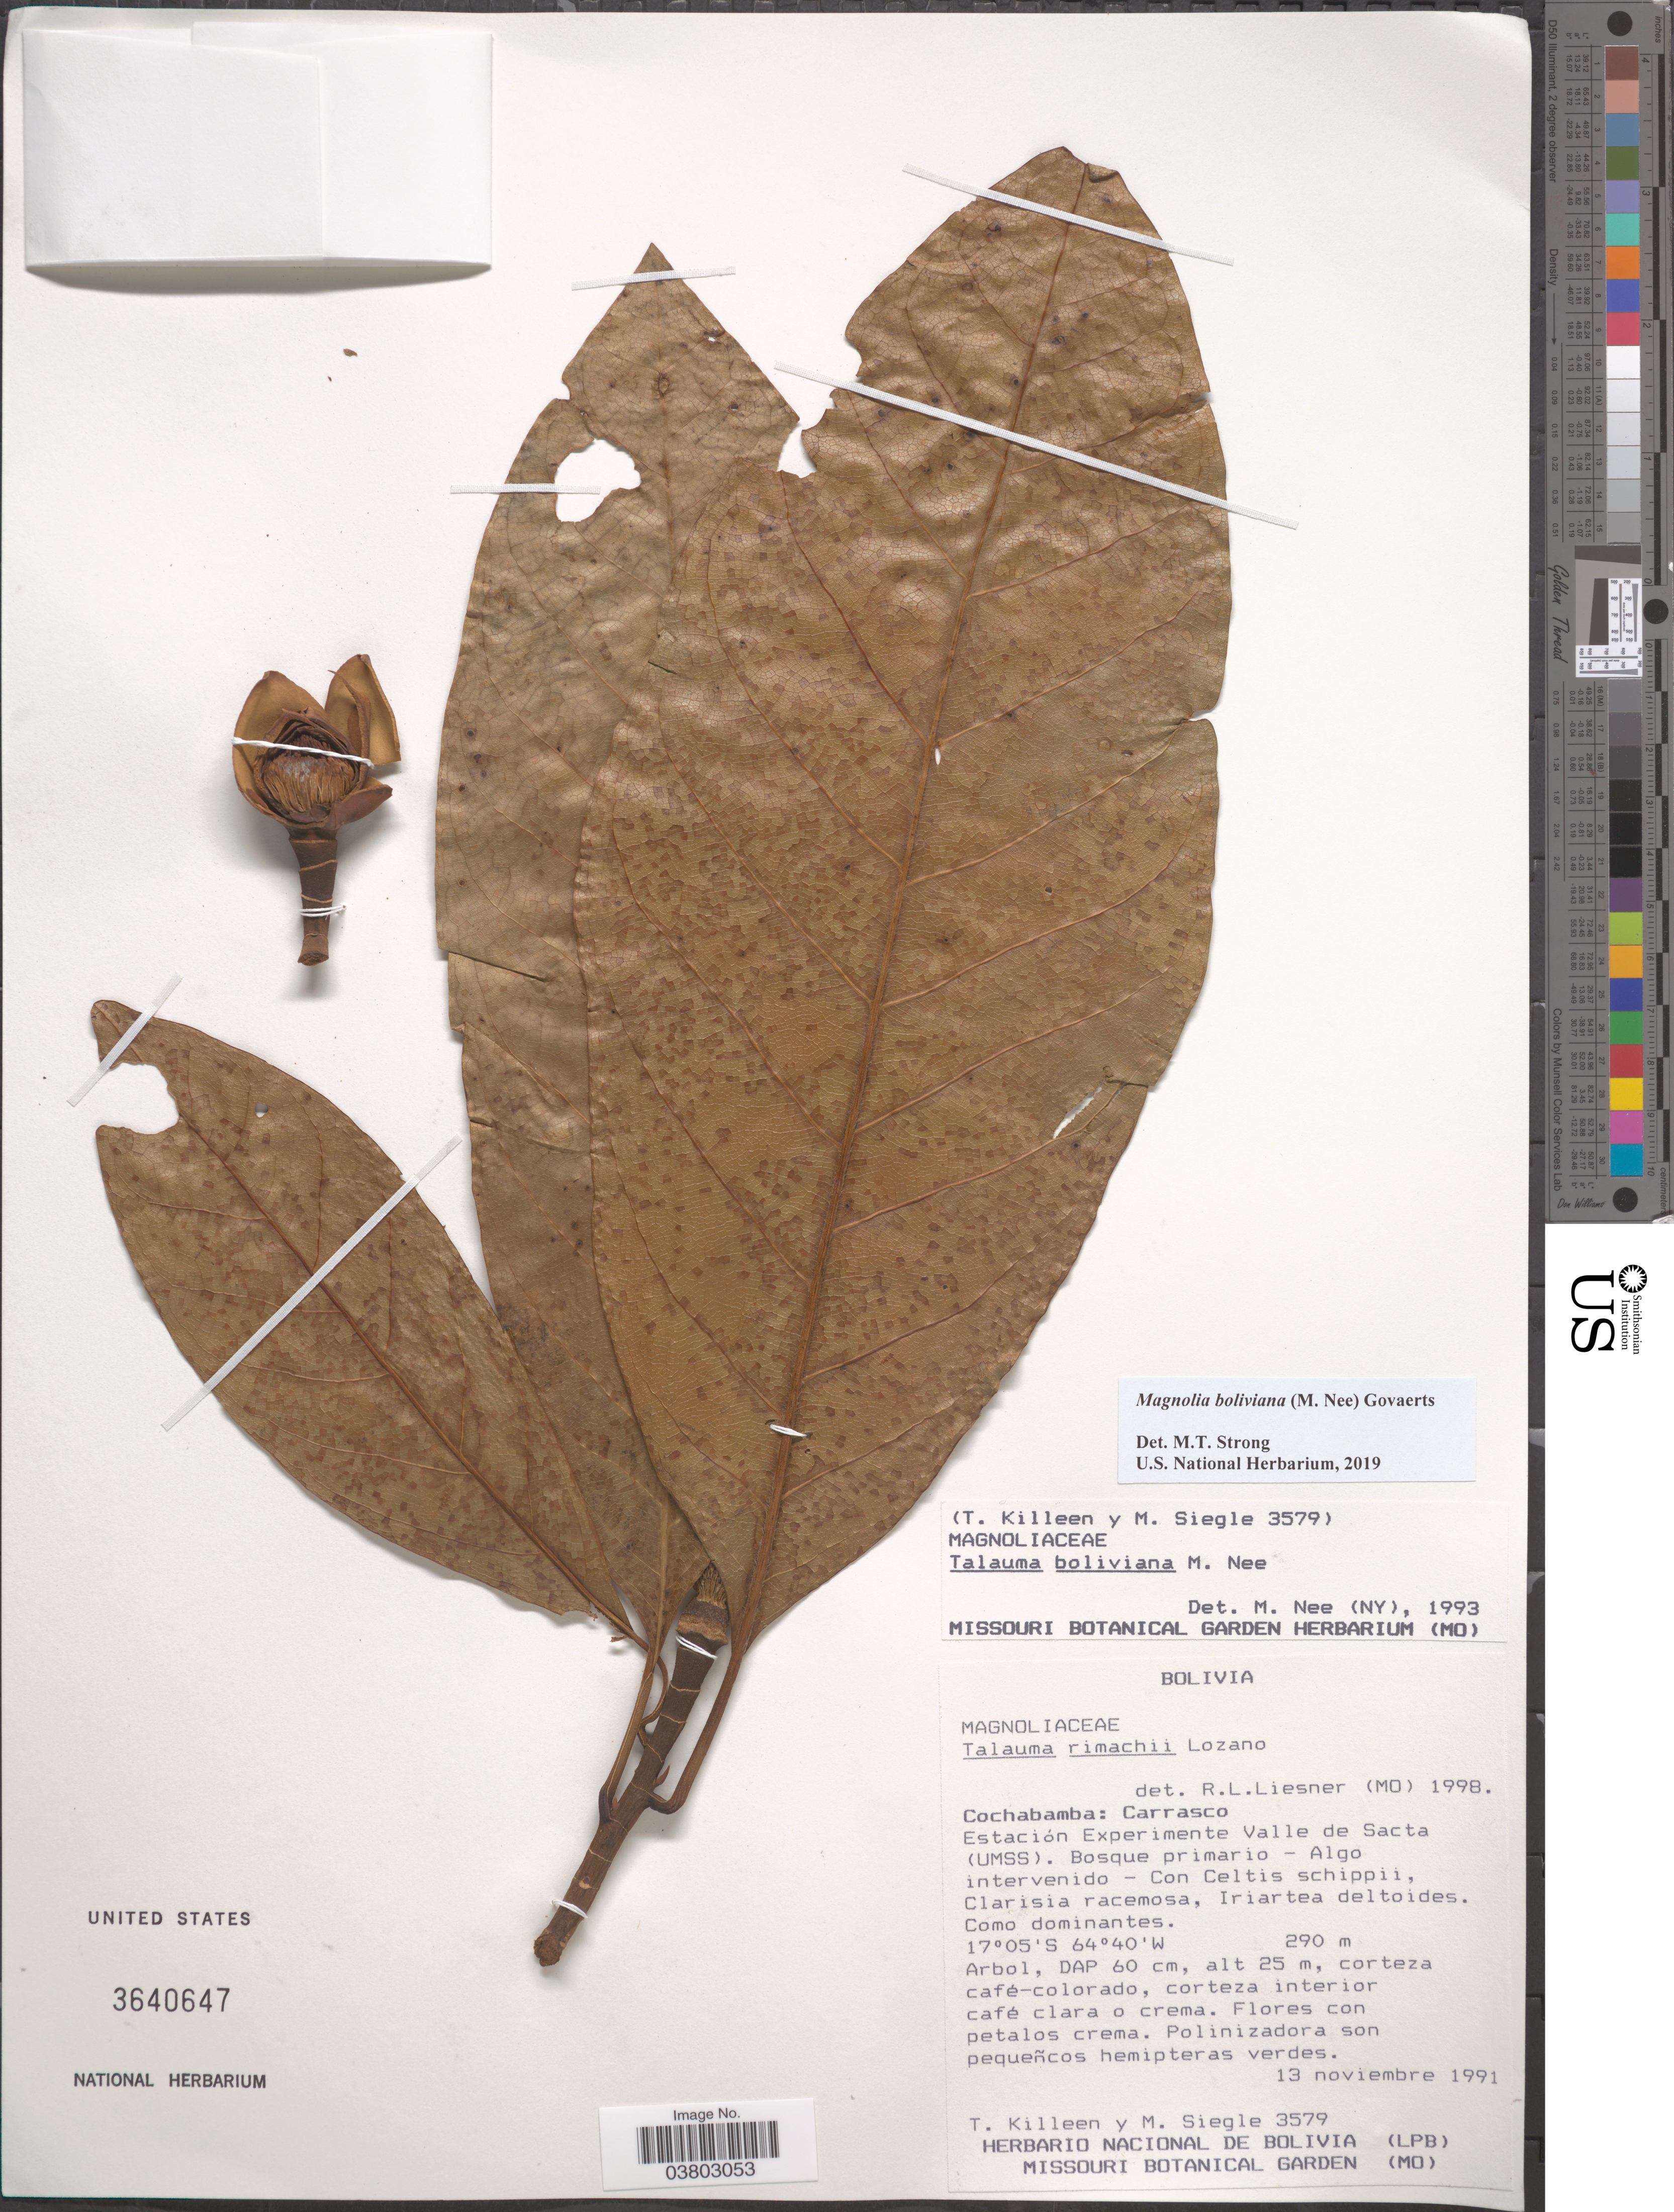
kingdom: Plantae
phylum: Tracheophyta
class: Magnoliopsida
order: Magnoliales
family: Magnoliaceae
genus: Magnolia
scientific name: Magnolia boliviana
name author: (M. Nee) Govaerts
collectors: T. J. Killeen & M. Siegle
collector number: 3579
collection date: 1991-11-13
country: Bolivia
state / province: Cochabamba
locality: Carrasco. Estación Experimente Valle de Sacta (UMSS).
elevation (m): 290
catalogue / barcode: US 3640647